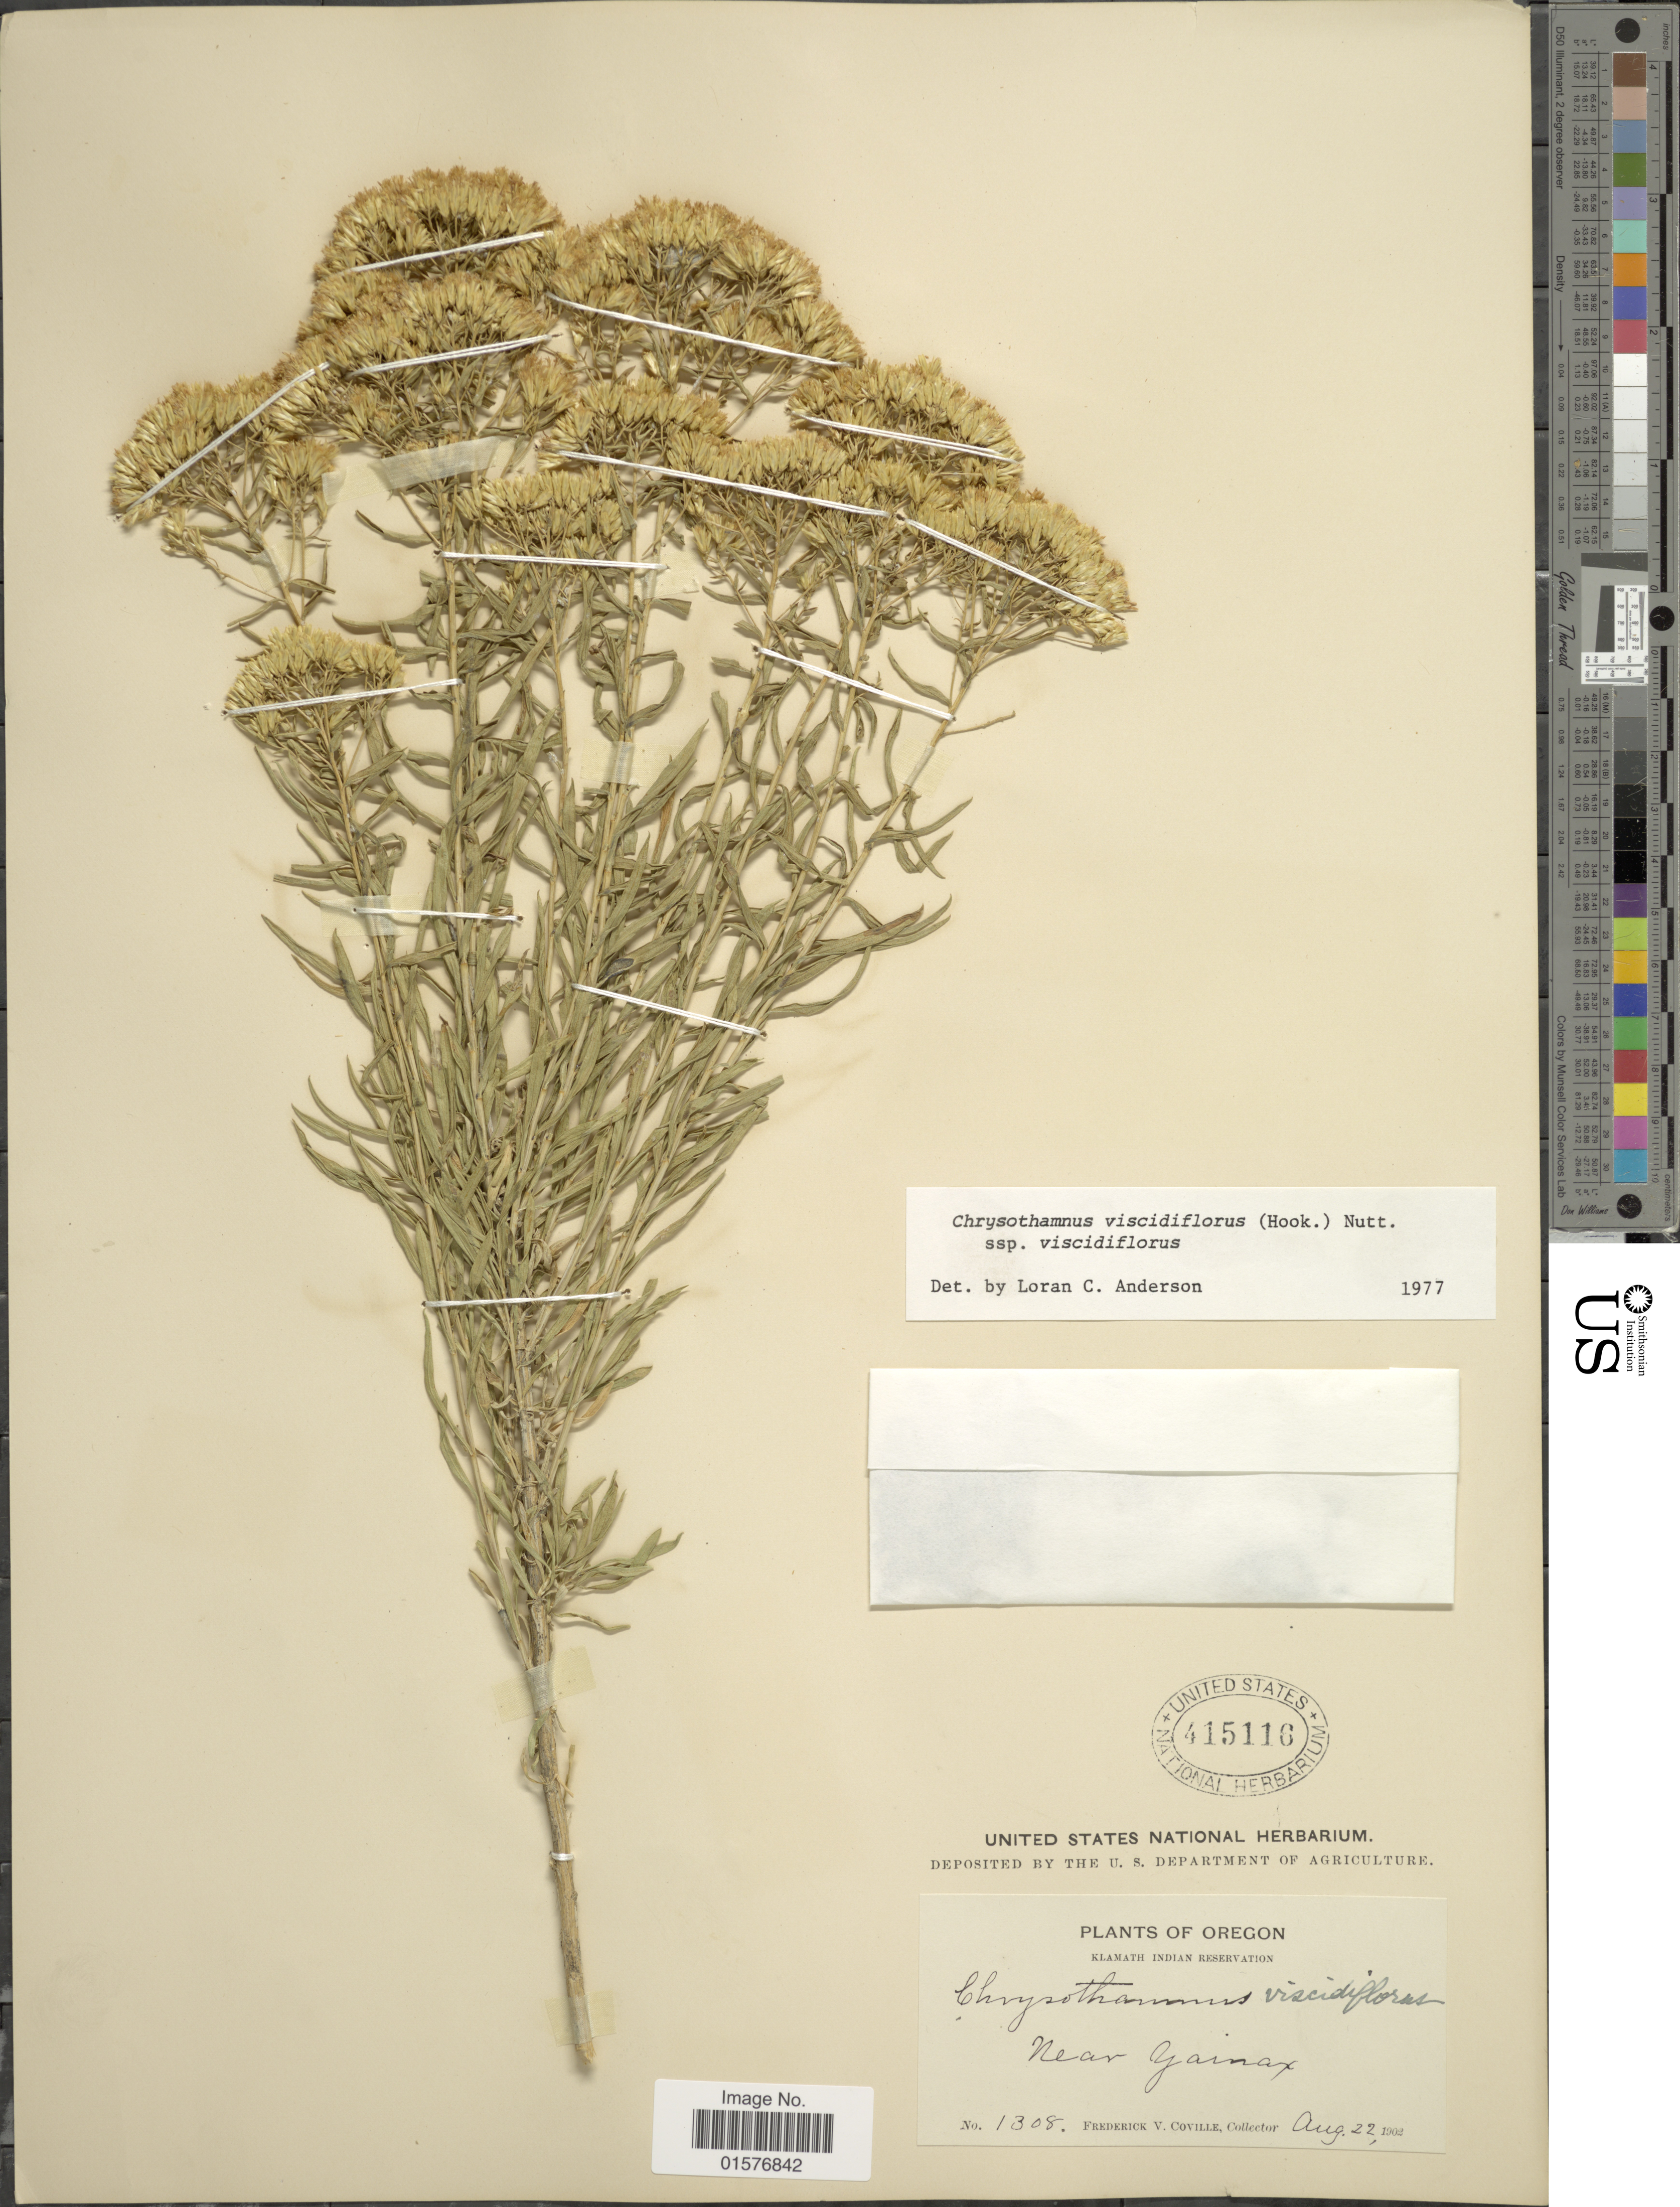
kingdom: Plantae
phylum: Tracheophyta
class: Magnoliopsida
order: Asterales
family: Asteraceae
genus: Chrysothamnus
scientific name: Chrysothamnus viscidiflorus subsp. viscidiflorus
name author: (Hook.) Nutt.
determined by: Urbatsch, Lowell E., Curator (LSU), Louisiana State University (UNITED STATES)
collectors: F. V. Coville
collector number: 1308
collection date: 1902-08-22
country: United States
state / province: Oregon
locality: Klamath Indian Reservation, Near Yainax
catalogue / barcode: US 415116